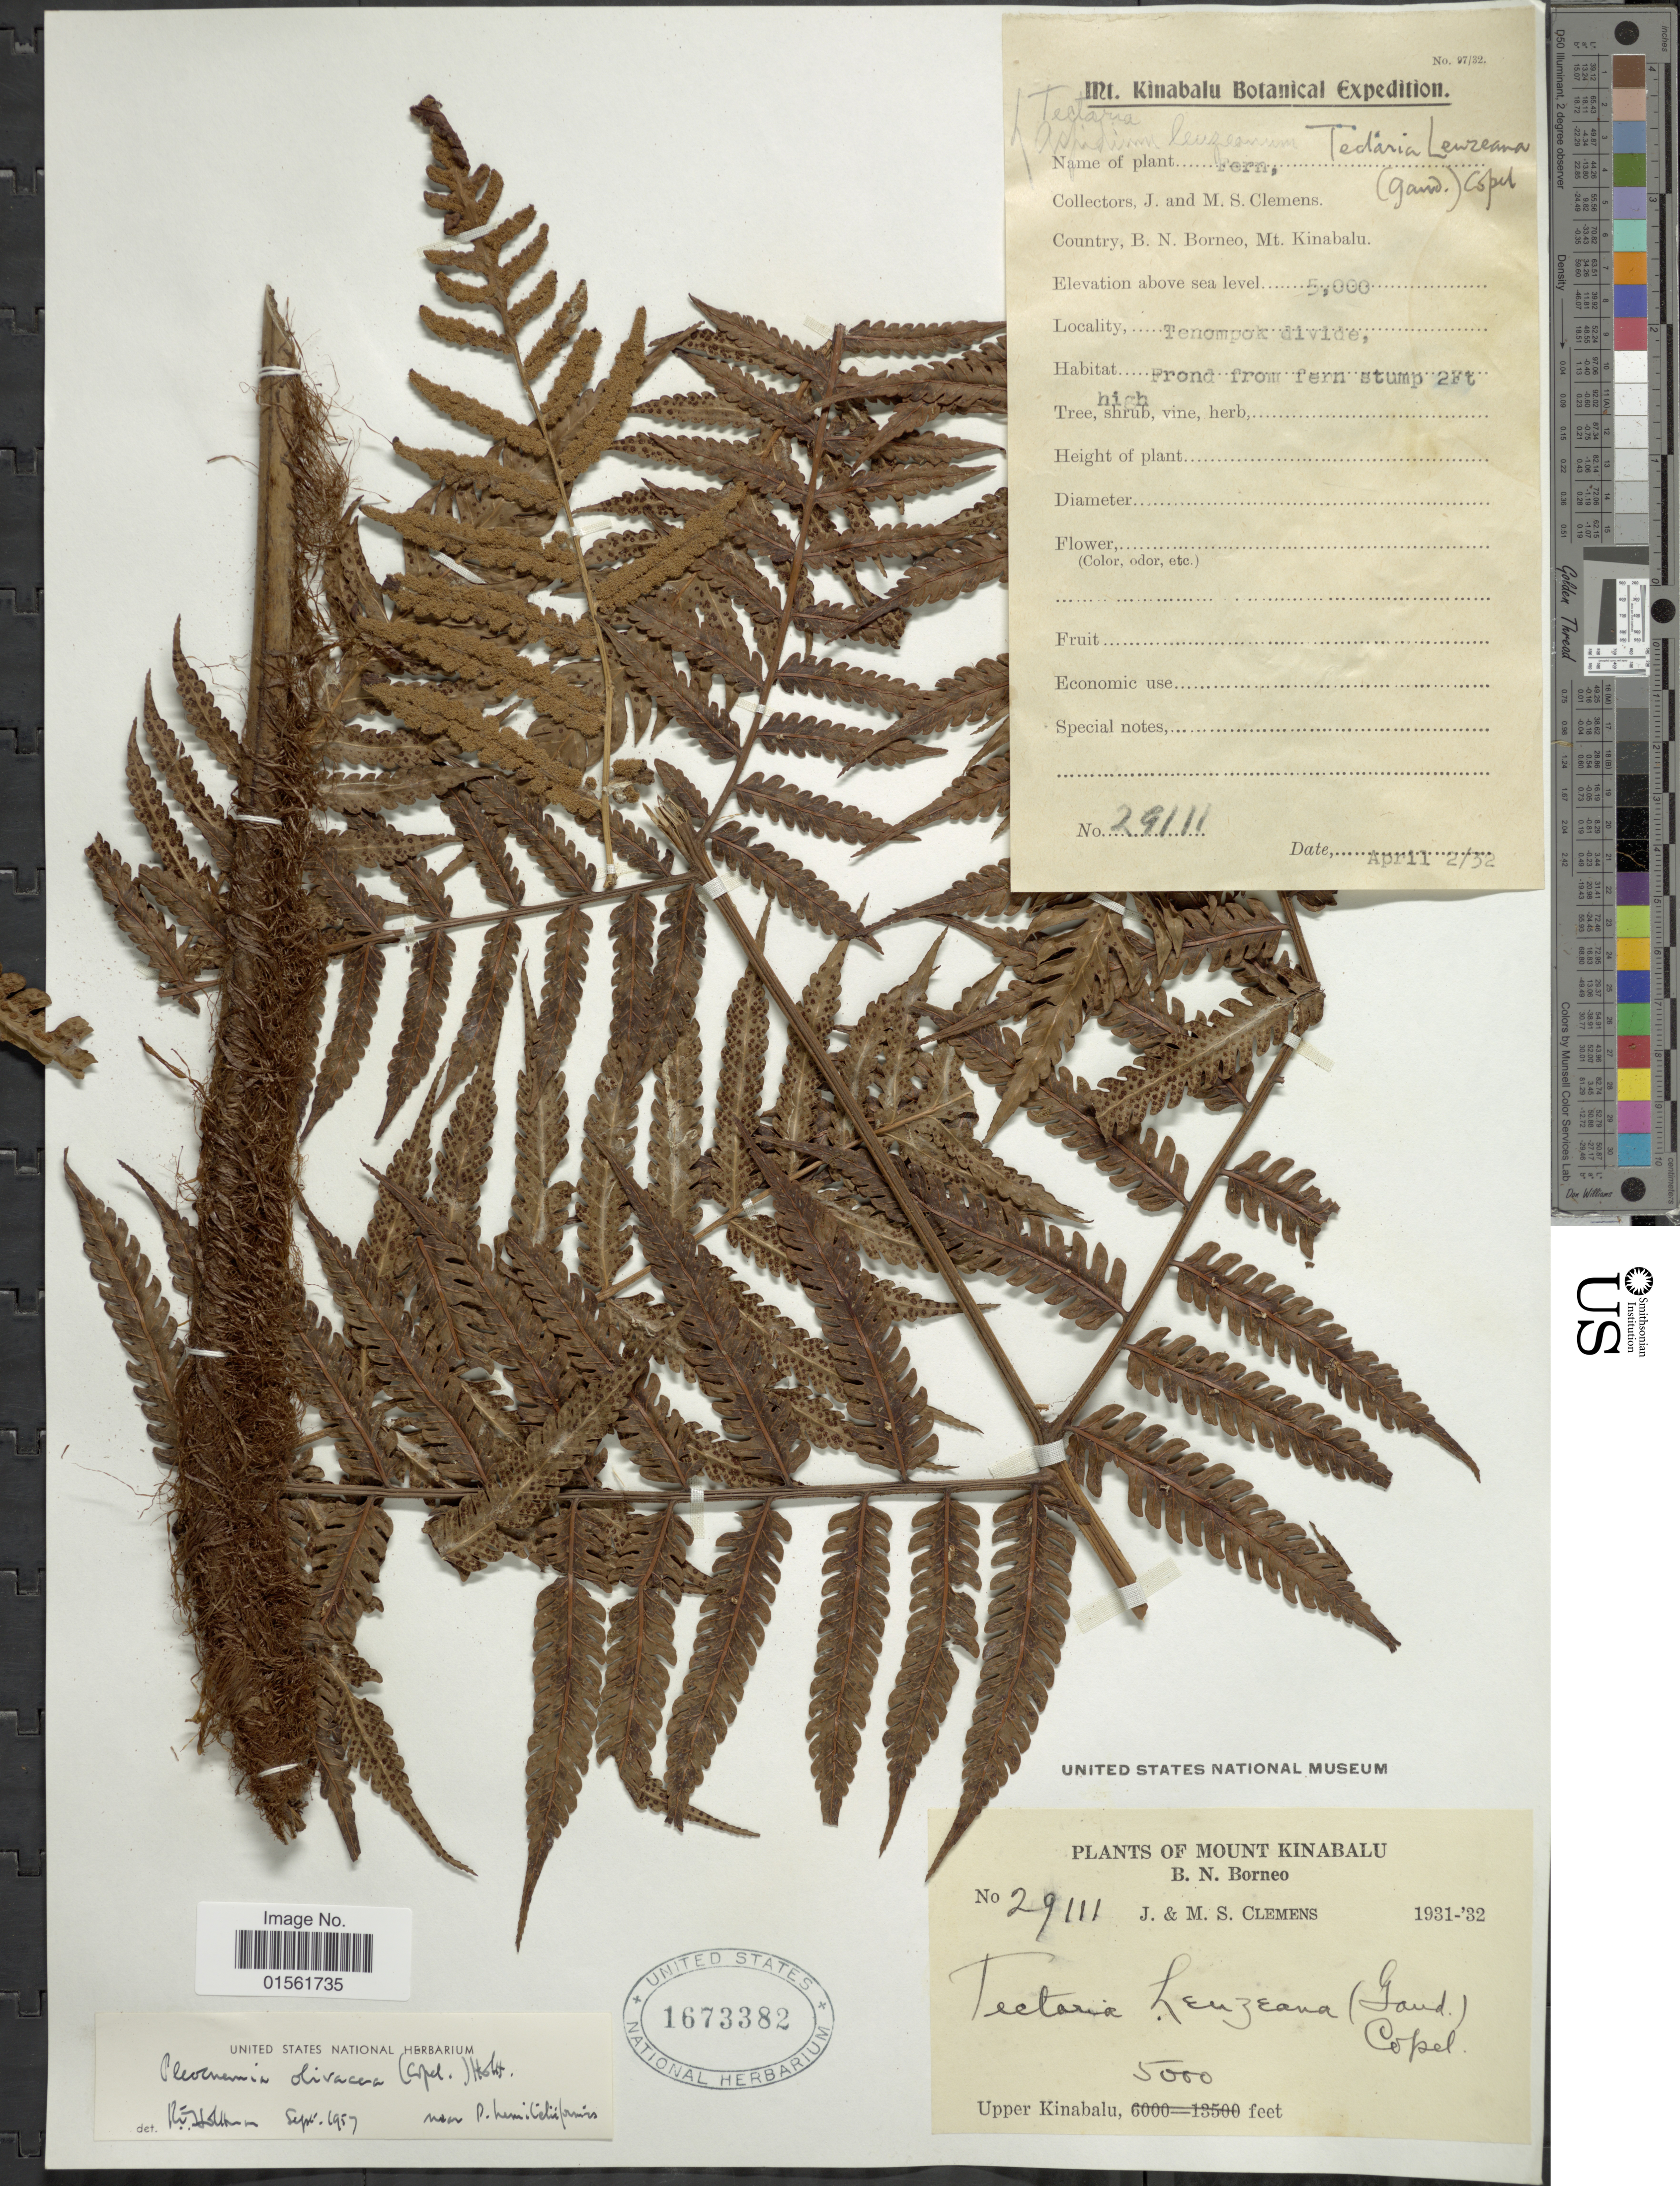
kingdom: Plantae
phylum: Tracheophyta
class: Polypodiopsida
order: Polypodiales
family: Dryopteridaceae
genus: Pleocnemia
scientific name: Pleocnemia olivacea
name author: (Copel.) Holttum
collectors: J. Clemens & M. S. Clemens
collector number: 29111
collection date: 1932-04-02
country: Malaysia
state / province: Sabah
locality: B. N. Borneo. Mt. Kinabalu. Tenompok Divide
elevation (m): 1524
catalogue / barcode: US 1673382